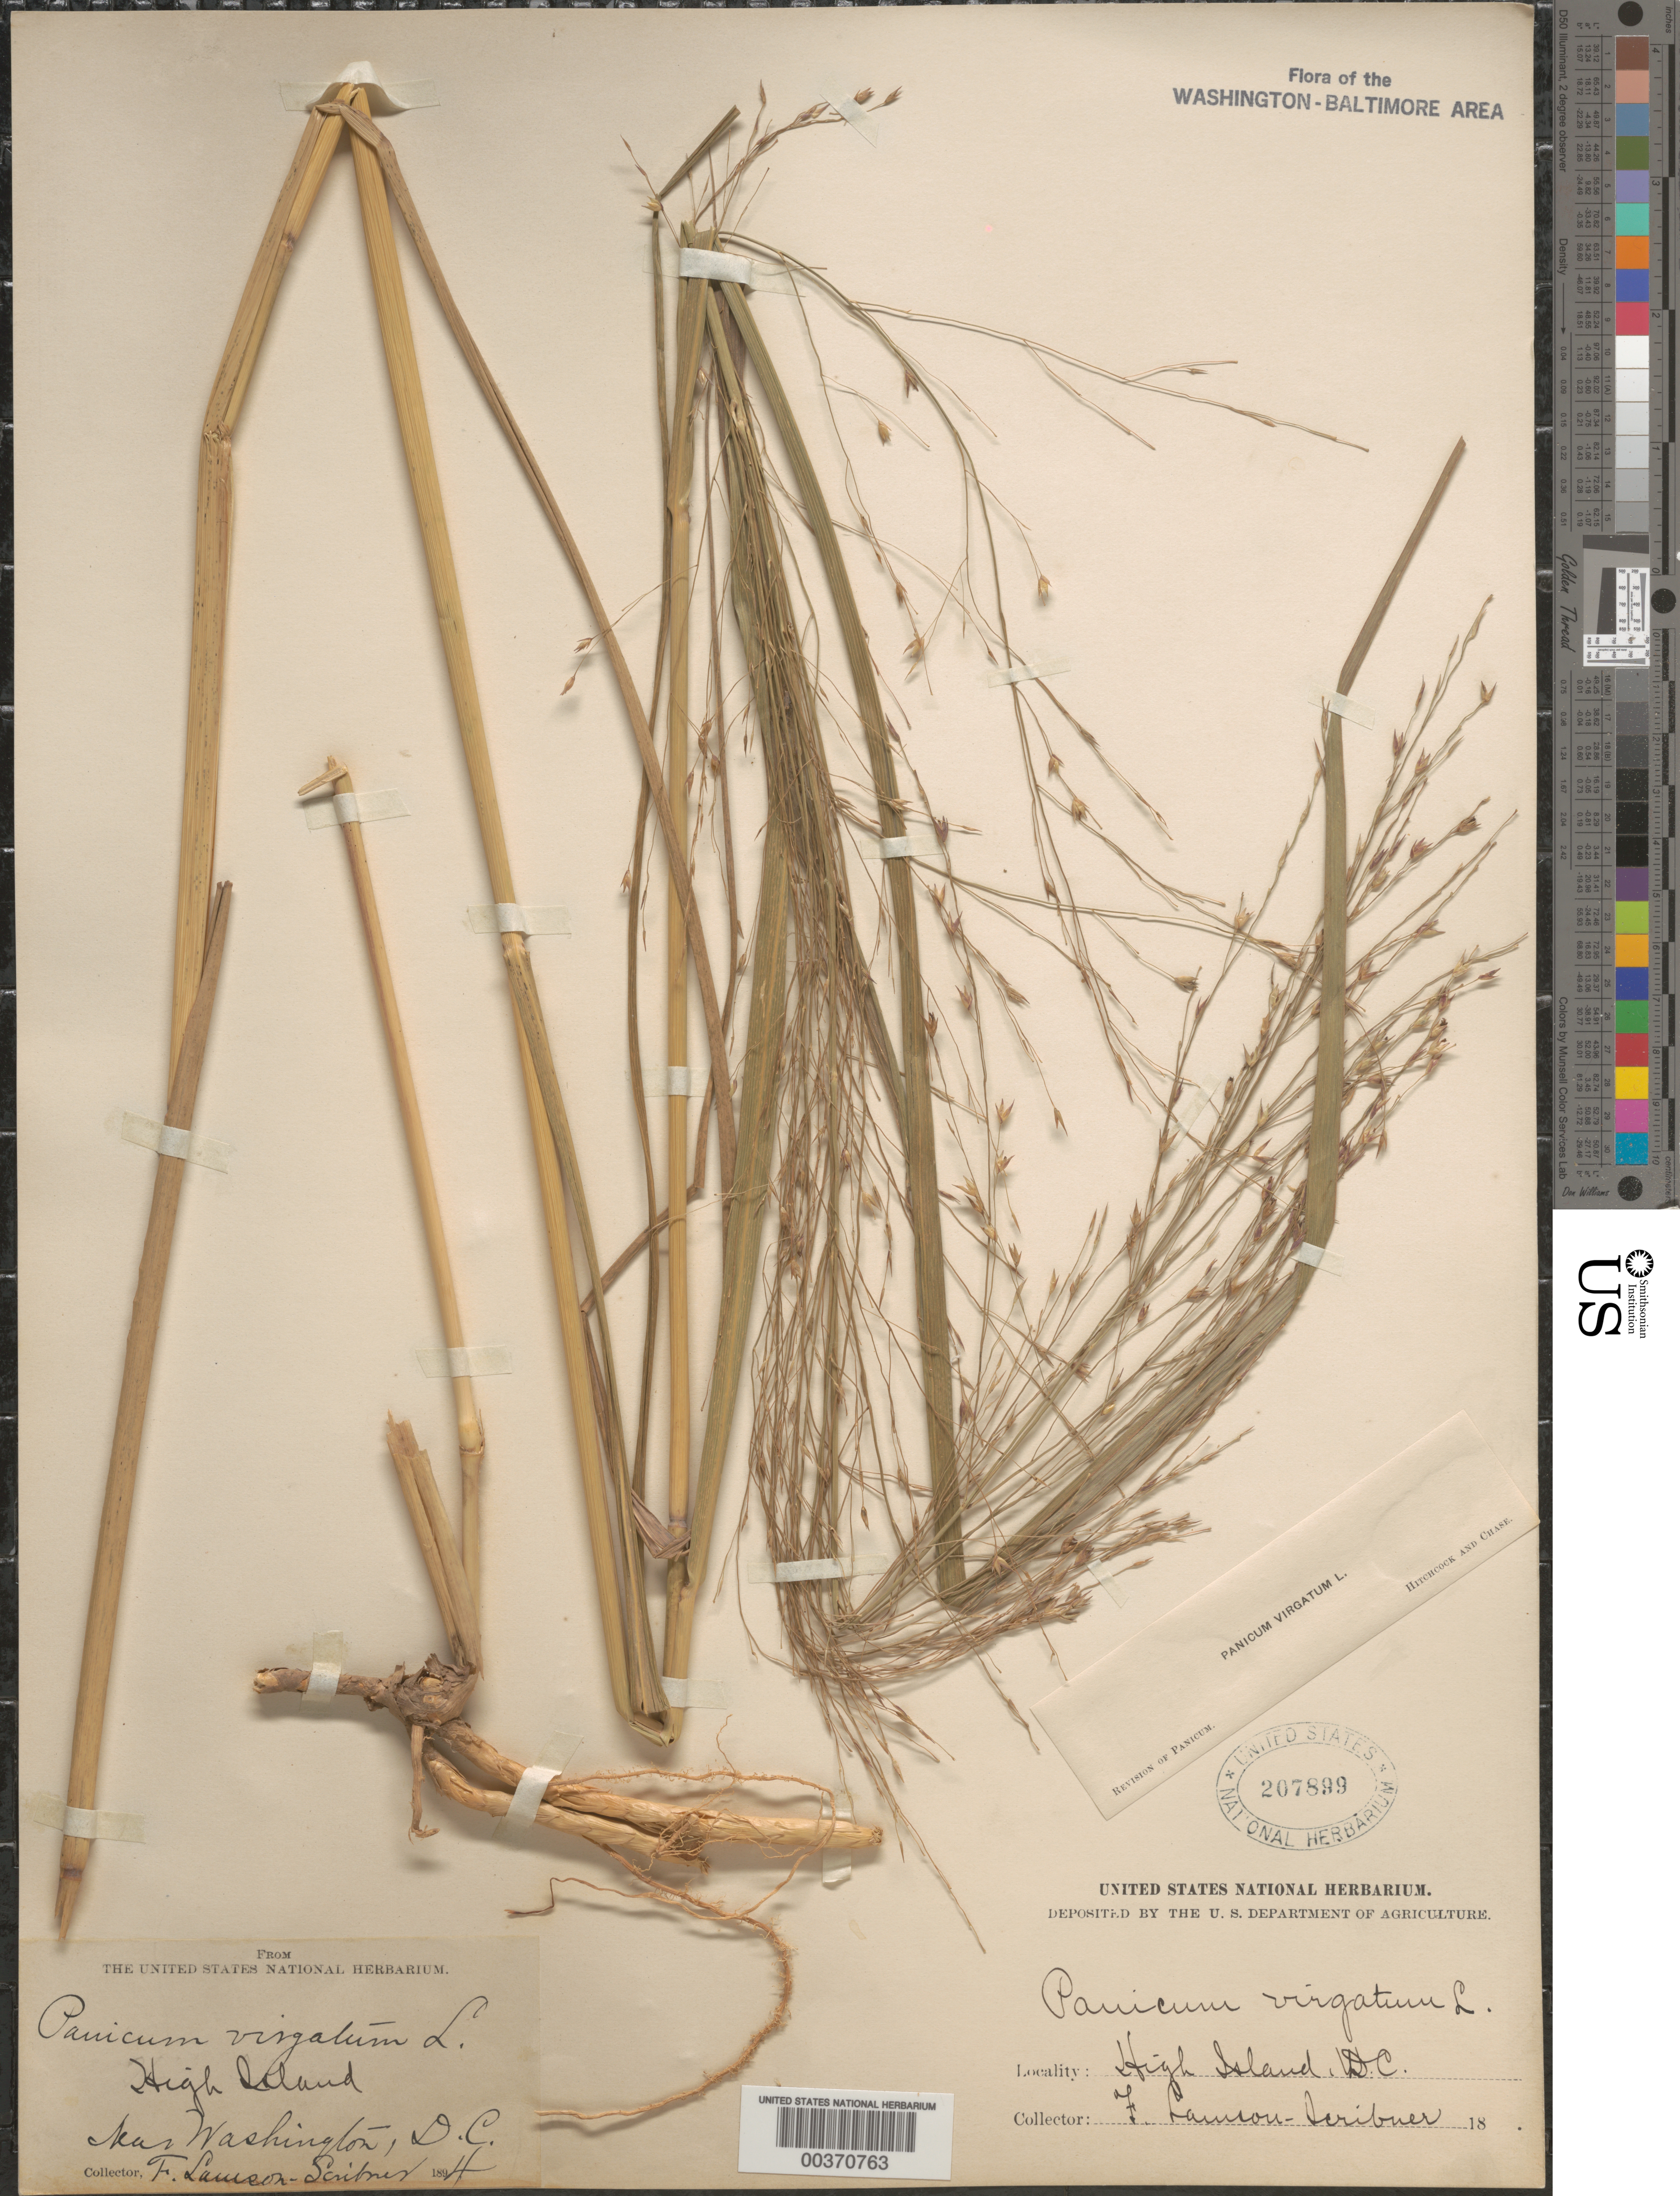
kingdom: Plantae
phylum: Tracheophyta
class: Liliopsida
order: Poales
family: Poaceae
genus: Panicum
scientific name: Panicum virgatum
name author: L.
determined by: Hitchcock, A. S.; Chase, [M.] A.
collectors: F. L. Scribner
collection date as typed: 1894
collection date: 1894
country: United States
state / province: Maryland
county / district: Montgomery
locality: High Island C. & O. Canal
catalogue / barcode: US 207899